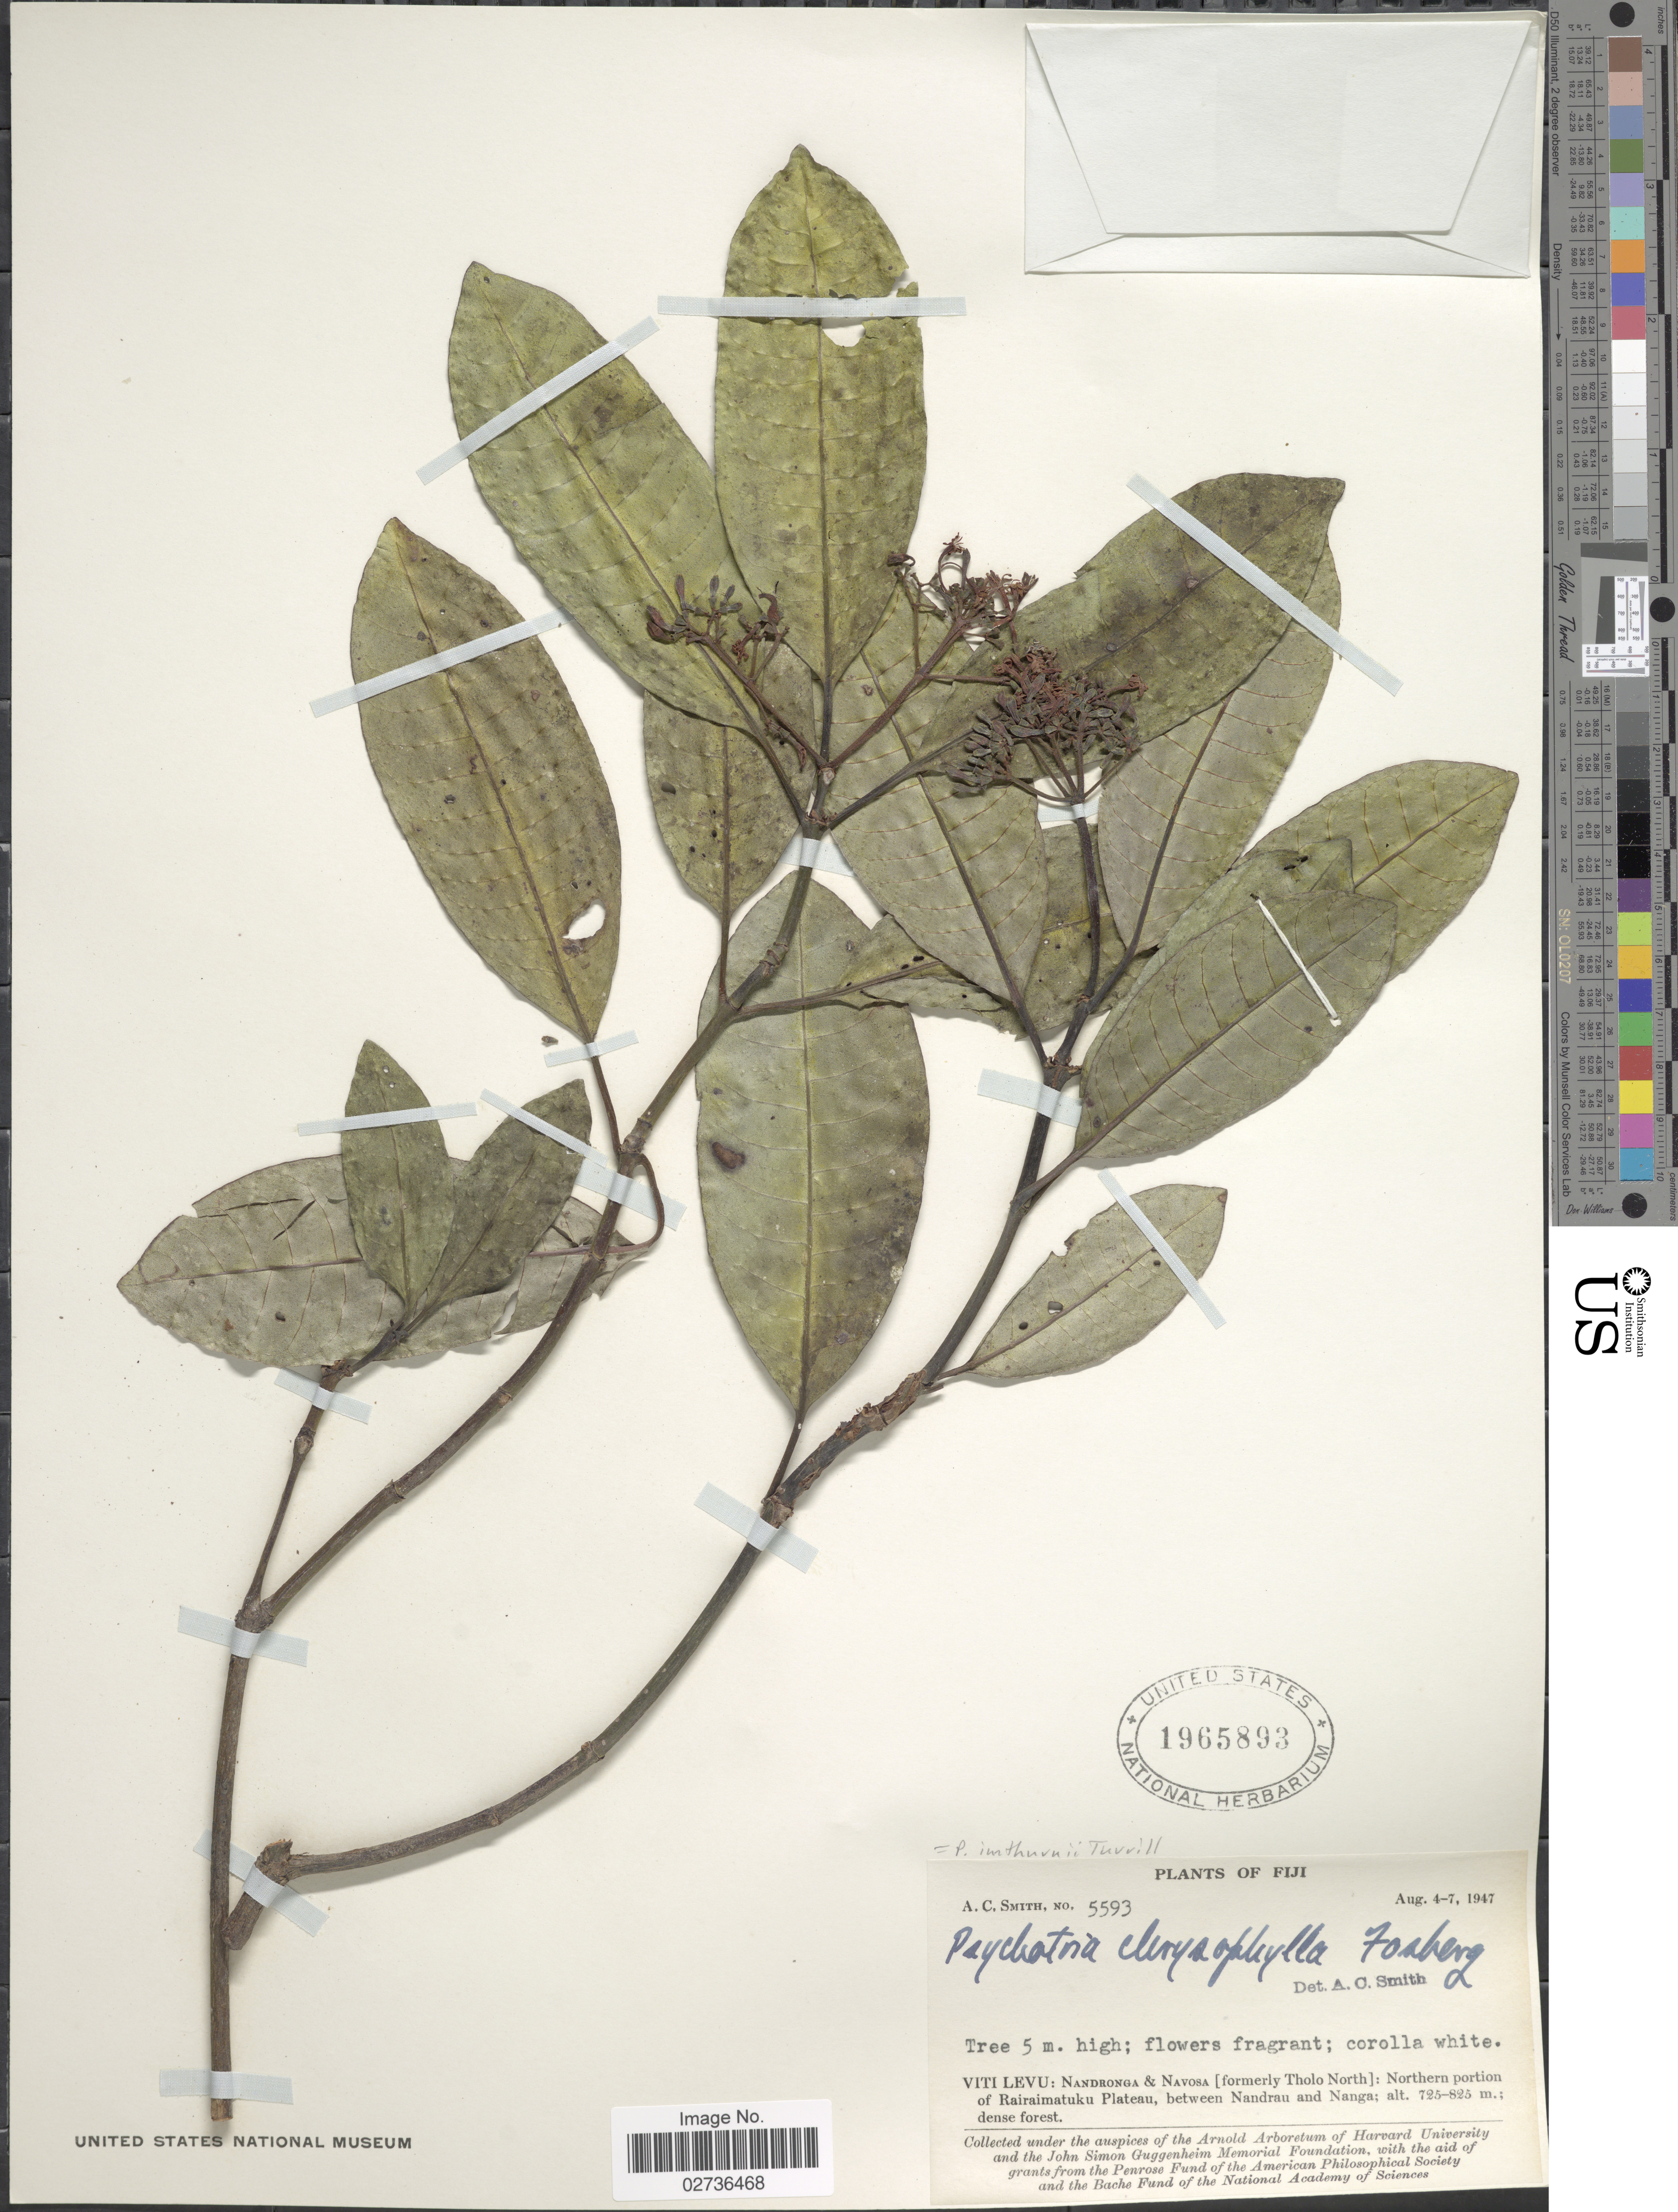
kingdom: Plantae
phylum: Tracheophyta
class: Magnoliopsida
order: Gentianales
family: Rubiaceae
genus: Psychotria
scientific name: Psychotria imthurnii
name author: Turrill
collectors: A. C. Smith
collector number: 5593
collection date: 1947-08-04/1947-08-07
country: Fiji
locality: Viti Levu: Nandronga & Navosa [formerly Tholo North] : Northern portion of Rairaimatuku Plateau, between Nandra and Nanga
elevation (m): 725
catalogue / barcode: US 1965893